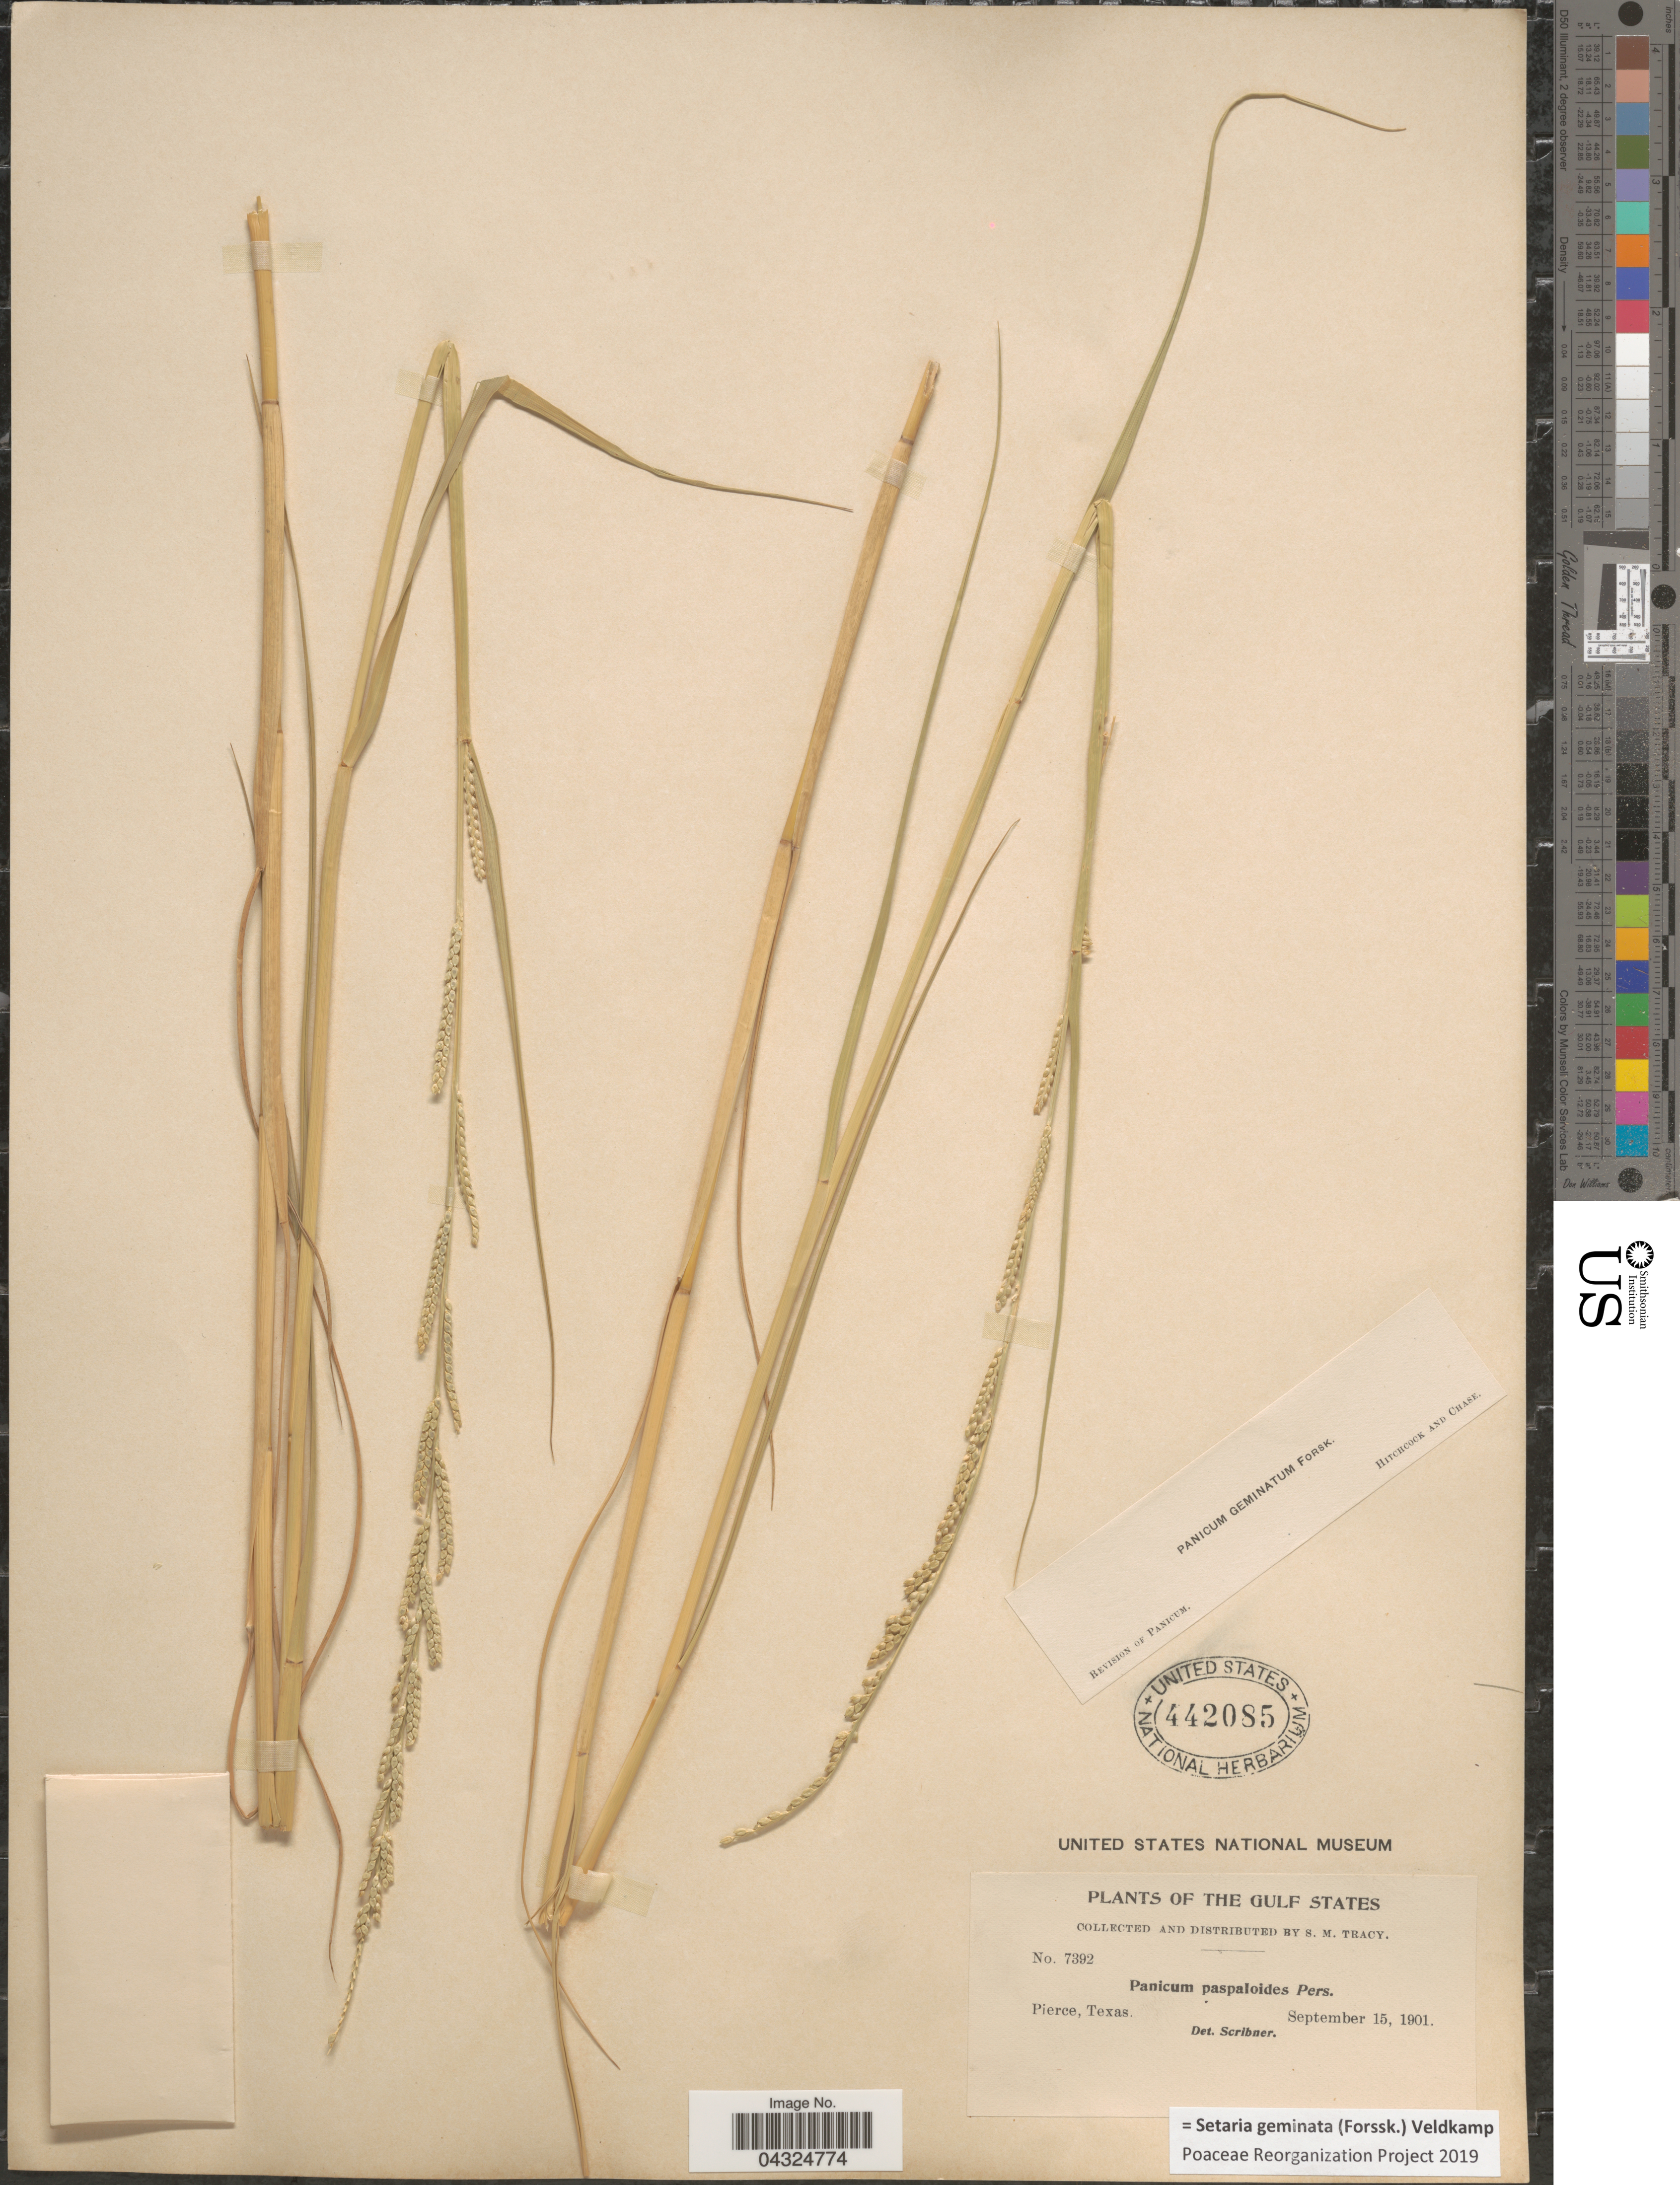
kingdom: Plantae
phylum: Tracheophyta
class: Liliopsida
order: Poales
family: Poaceae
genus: Setaria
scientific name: Setaria geminata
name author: (Forssk.) Veldkamp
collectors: S. M. Tracy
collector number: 7392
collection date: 1901-09-15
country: United States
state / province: Texas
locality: The Gulf States. Pierce.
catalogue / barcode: US 442085